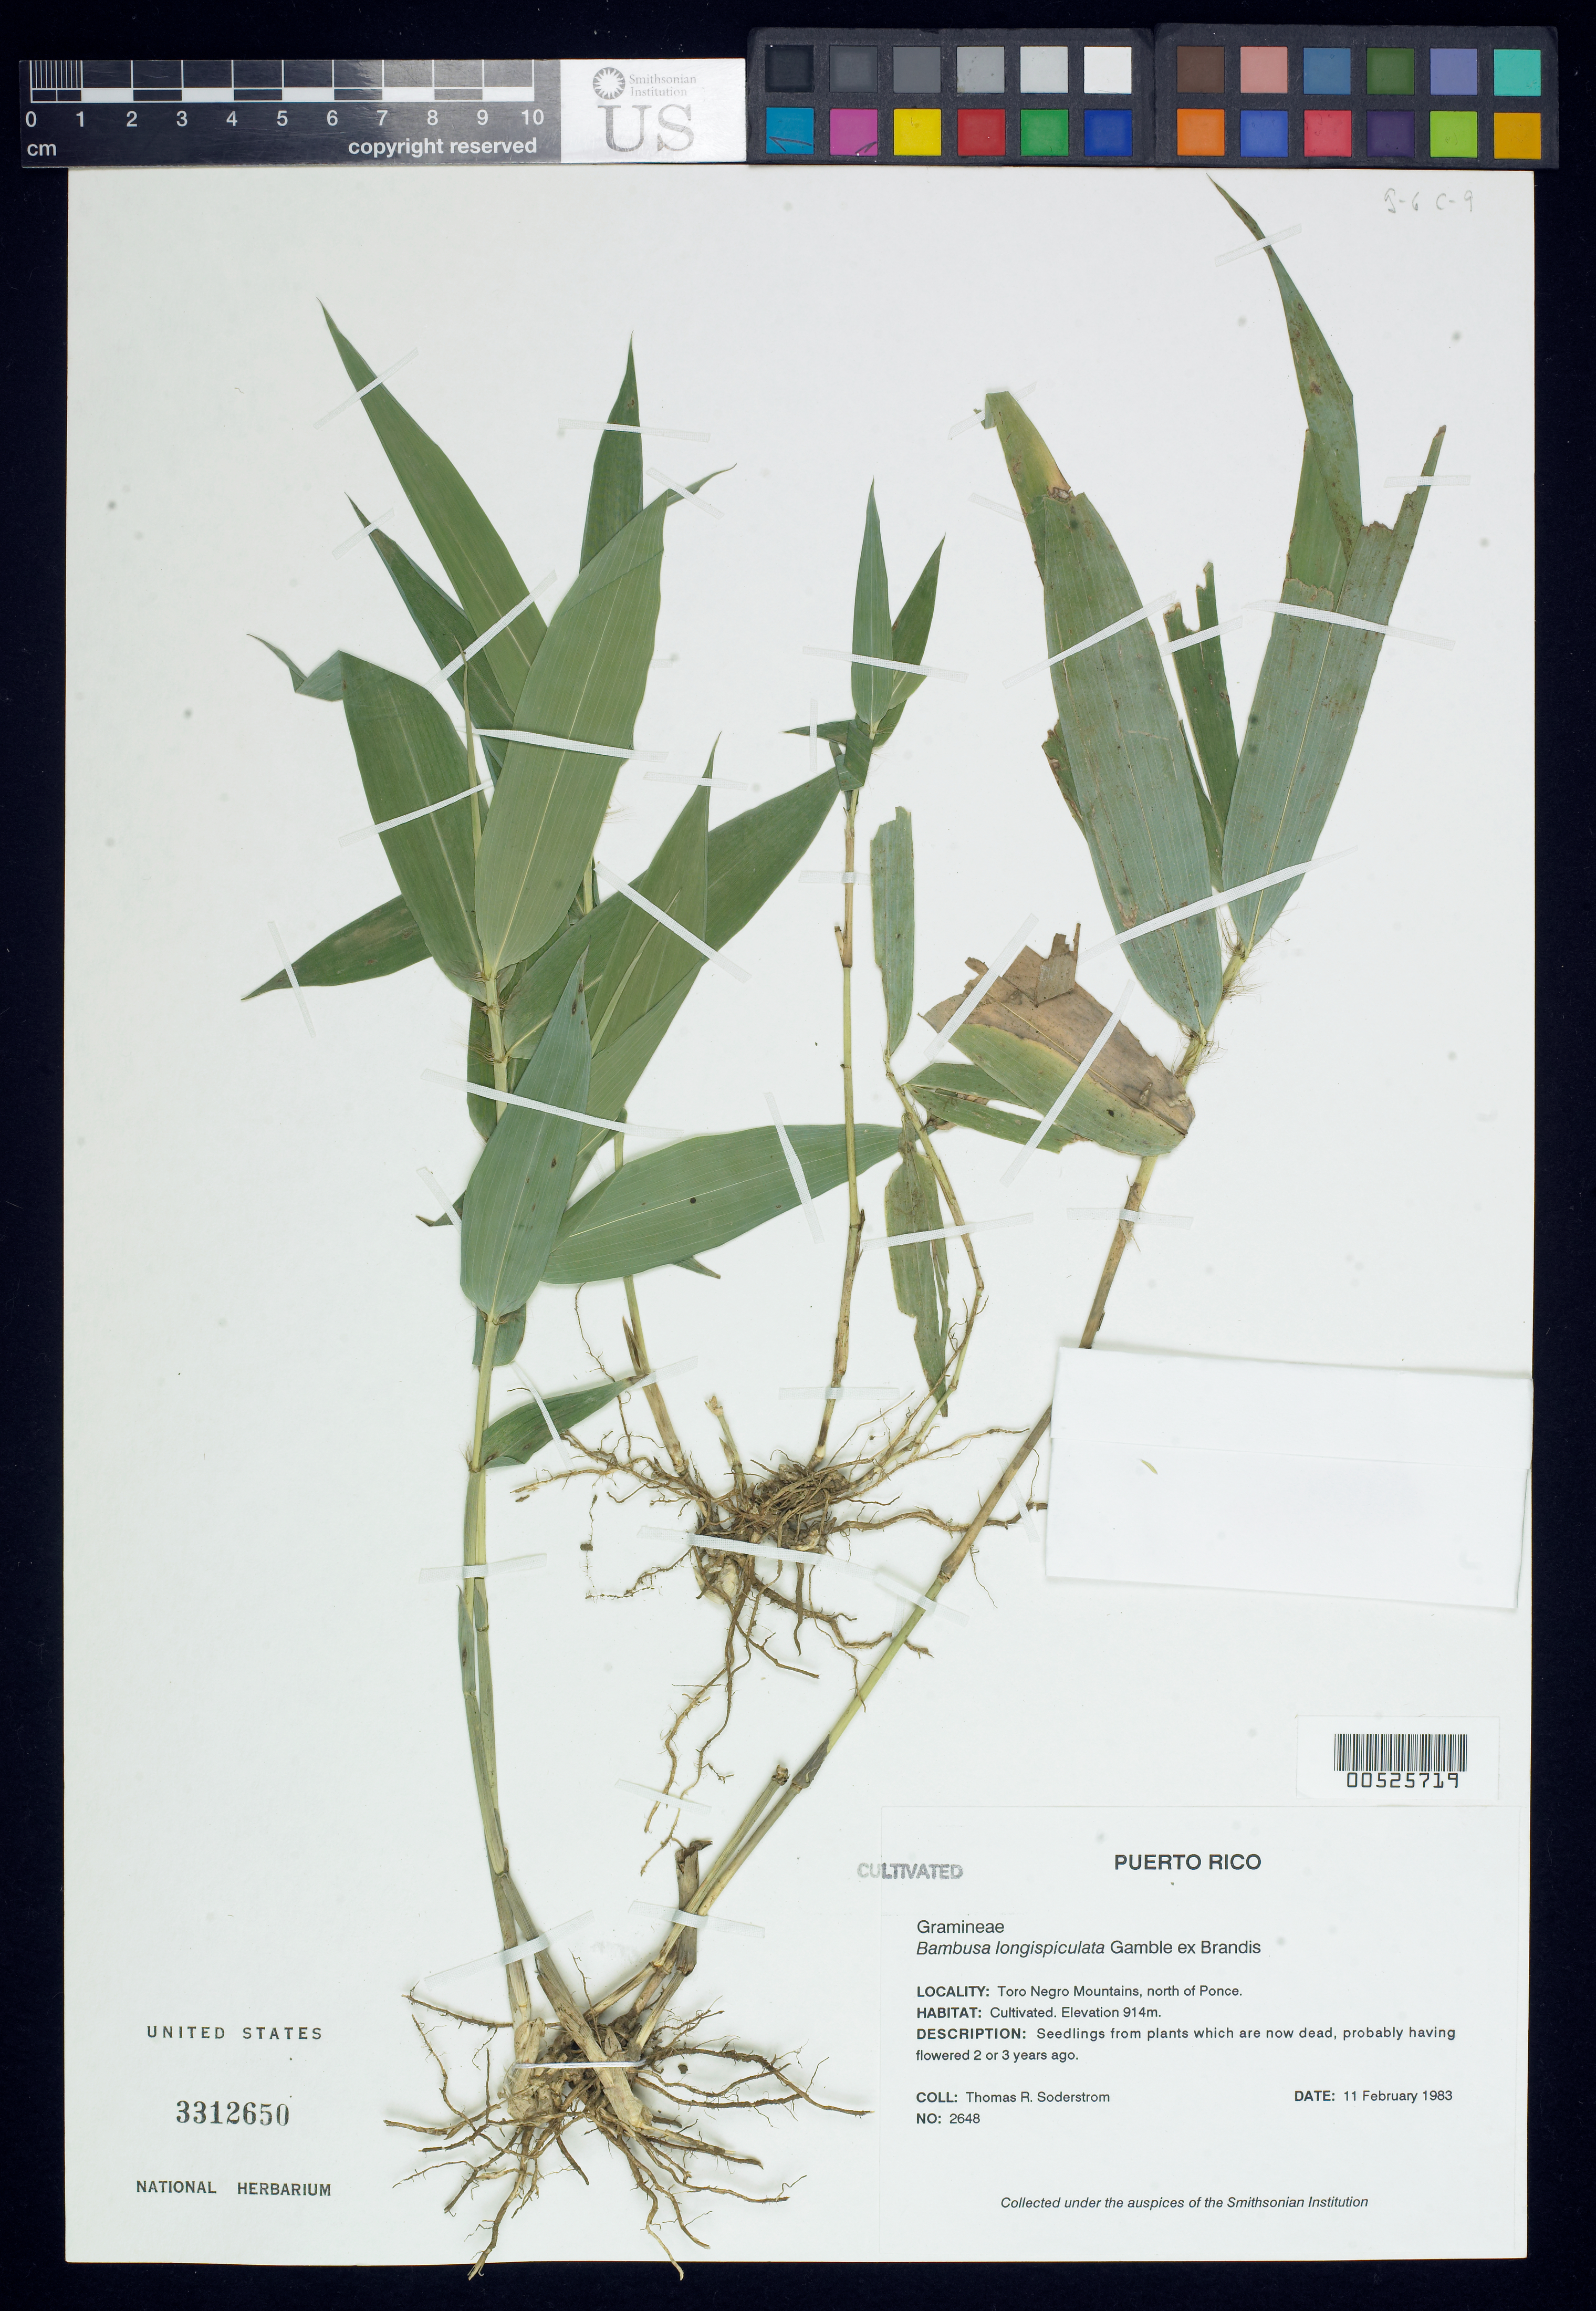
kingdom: Plantae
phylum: Tracheophyta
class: Liliopsida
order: Poales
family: Poaceae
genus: Bambusa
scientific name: Bambusa longispiculata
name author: Gamble ex Brandis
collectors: T. R. Soderstrom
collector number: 2648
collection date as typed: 11 Feb 1983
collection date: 1983-02-11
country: Puerto Rico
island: Greater Antilles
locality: Toro negro mtns., n of ponce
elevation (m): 914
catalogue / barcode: US 3312650